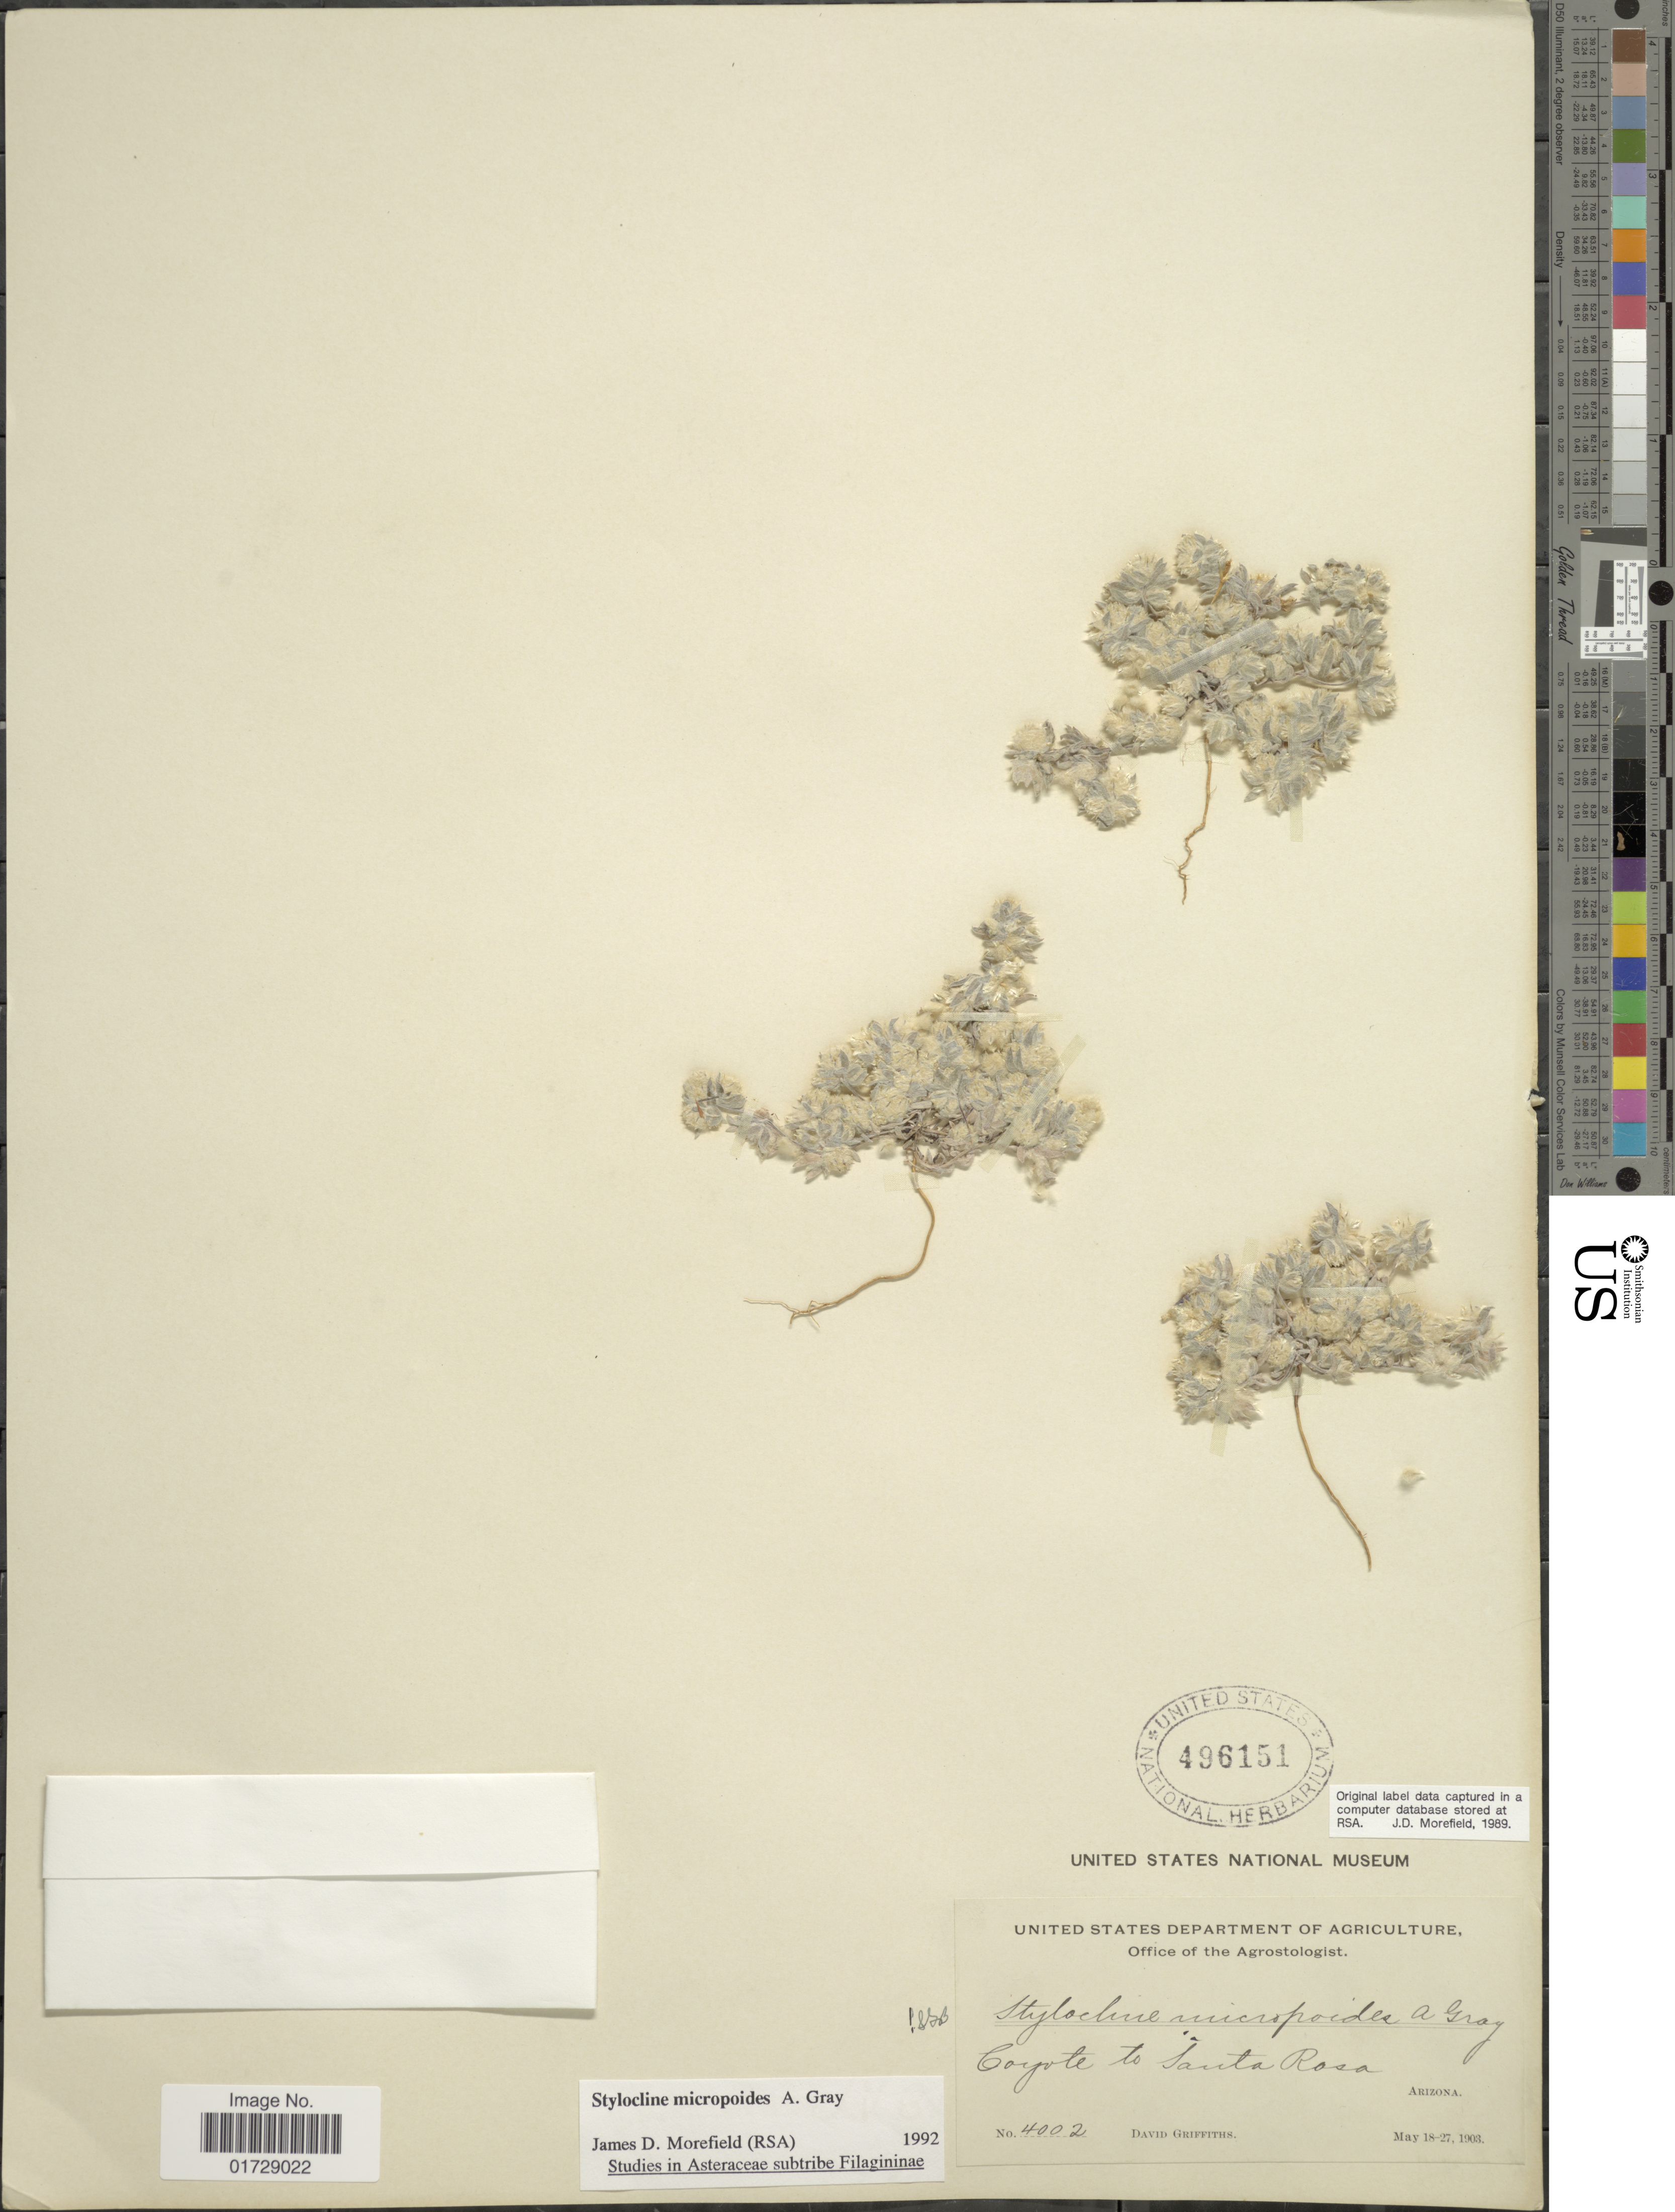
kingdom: Plantae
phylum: Tracheophyta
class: Magnoliopsida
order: Asterales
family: Asteraceae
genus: Stylocline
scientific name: Stylocline micropoides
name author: A. Gray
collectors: D. Griffiths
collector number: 4002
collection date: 1903-05-18/1903-05-27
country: United States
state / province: Arizona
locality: Coyote to Santa Rosa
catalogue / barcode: US 496151